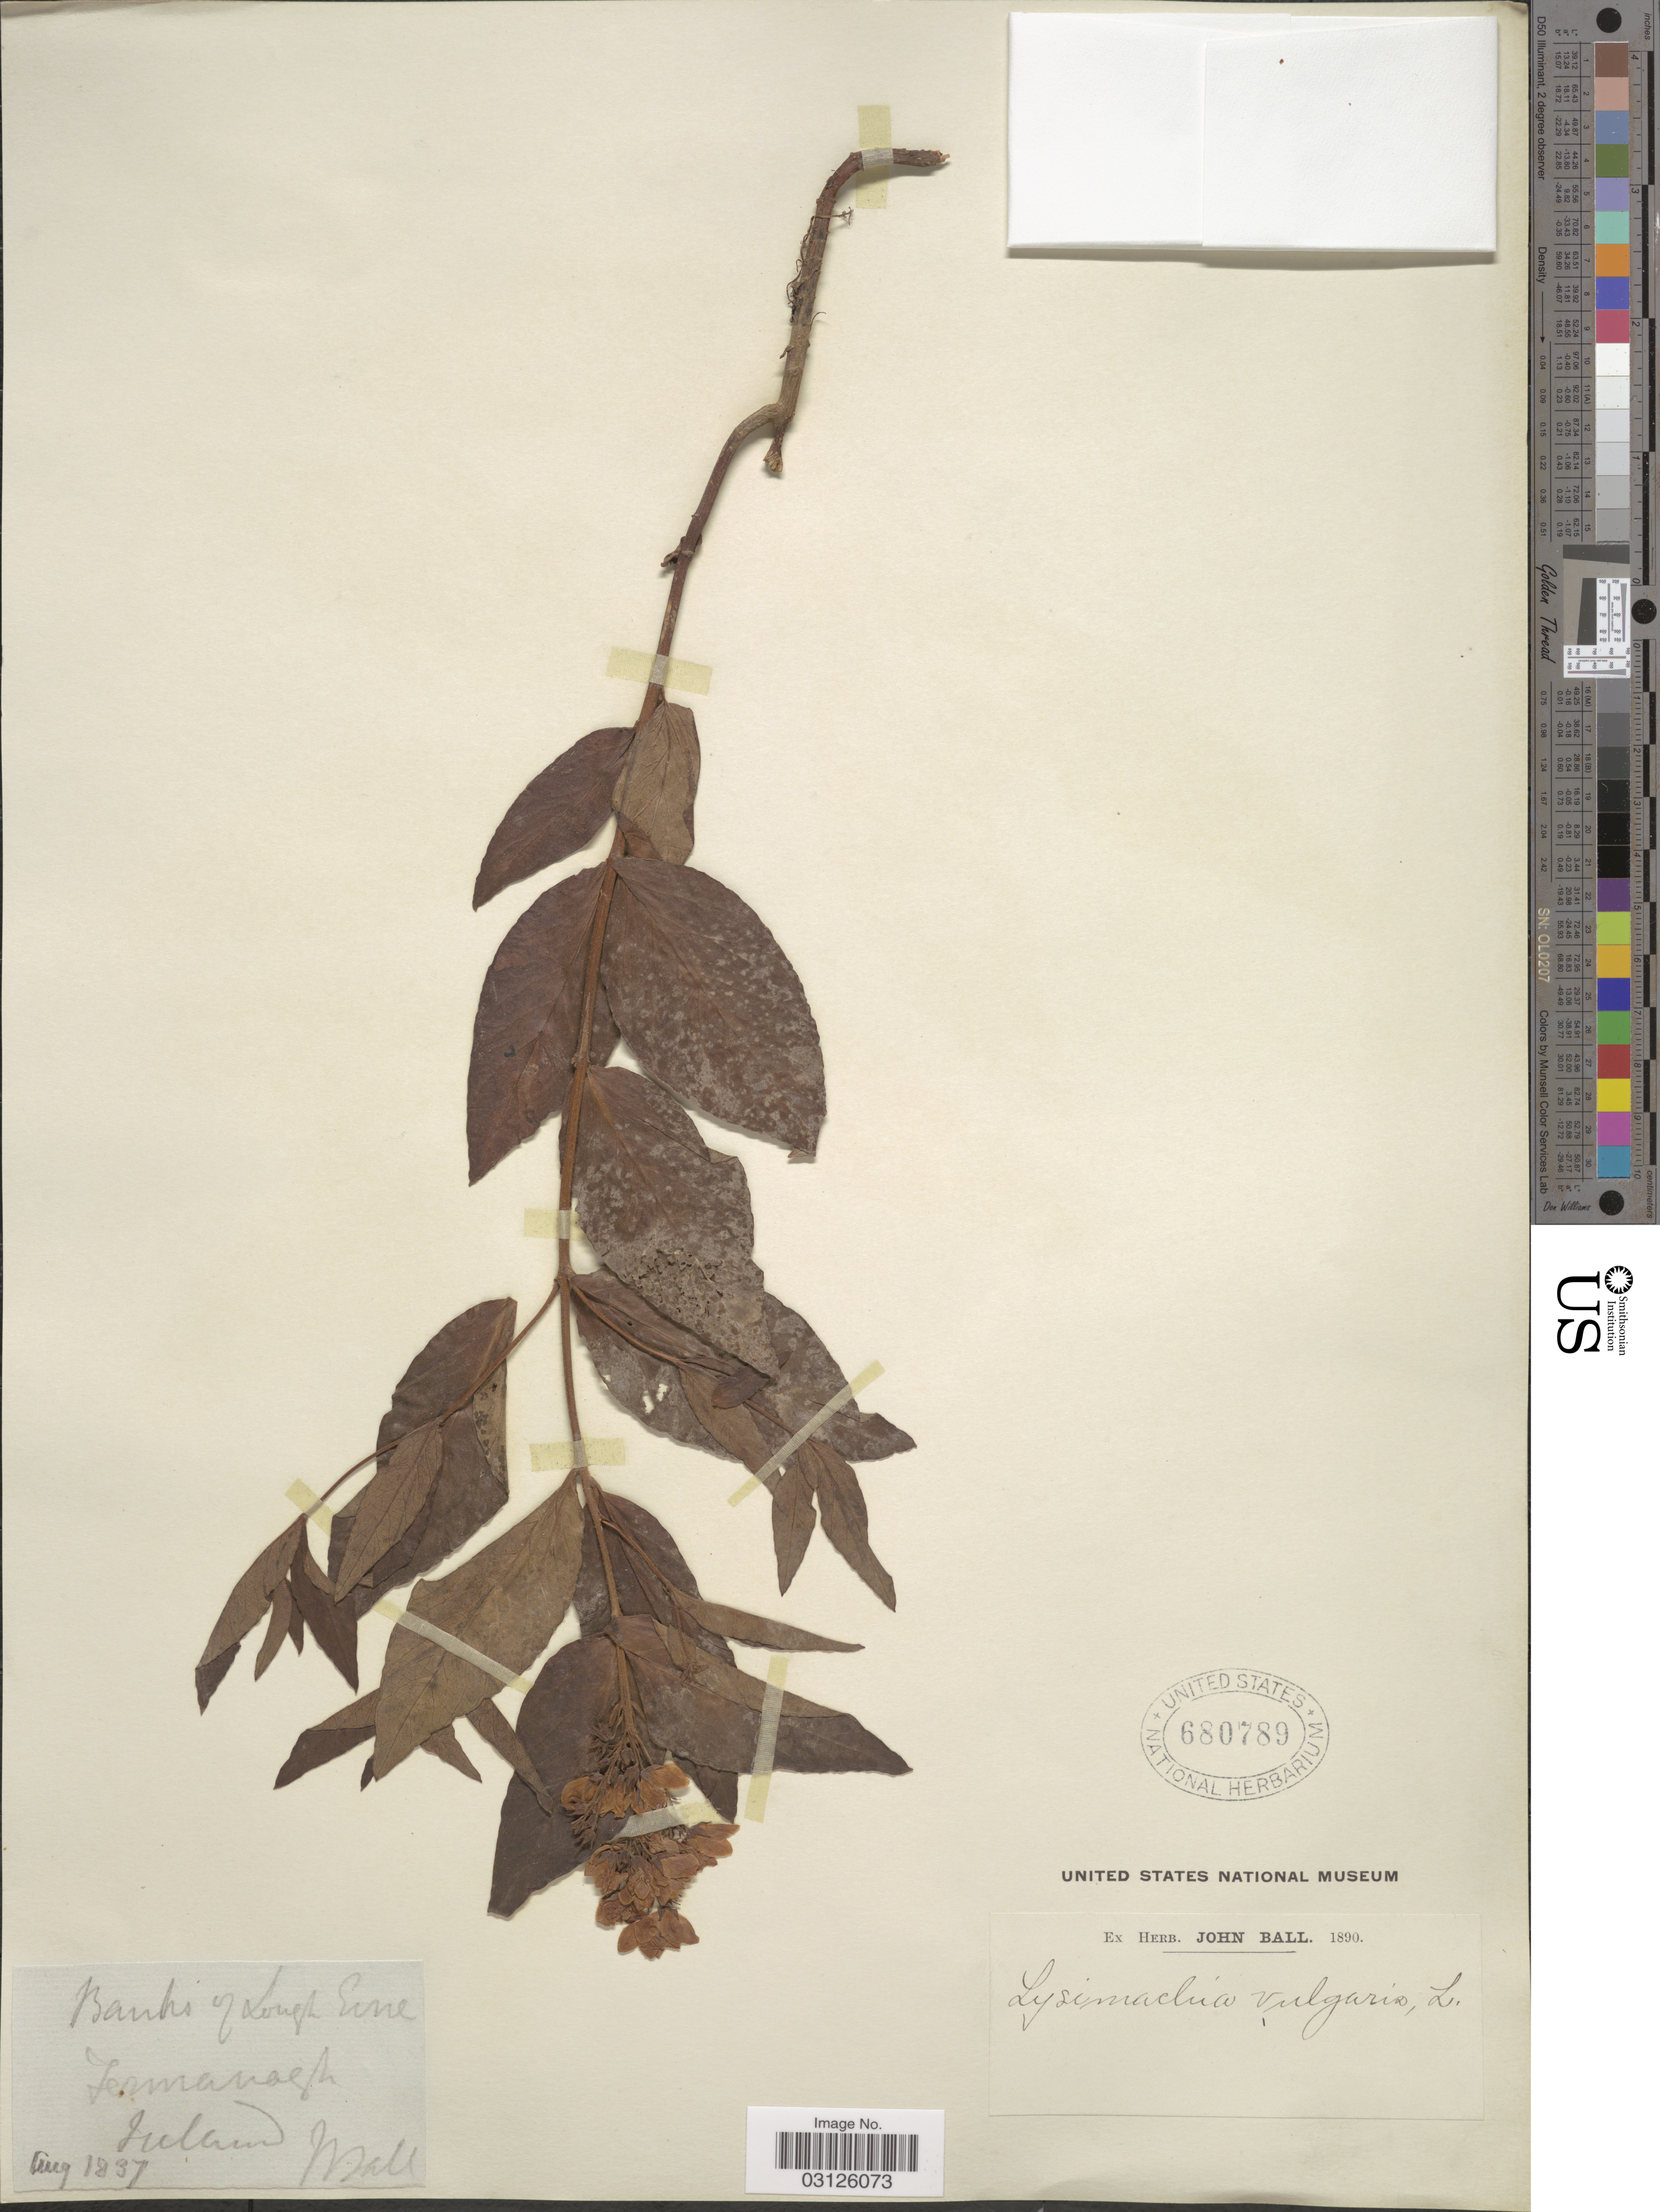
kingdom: Plantae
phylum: Tracheophyta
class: Magnoliopsida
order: Ericales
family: Primulaceae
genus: Lysimachia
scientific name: Lysimachia thyrsiflora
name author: L.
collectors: J. Ball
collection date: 1837-08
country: Ireland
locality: Fermanagh.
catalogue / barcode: US 680789